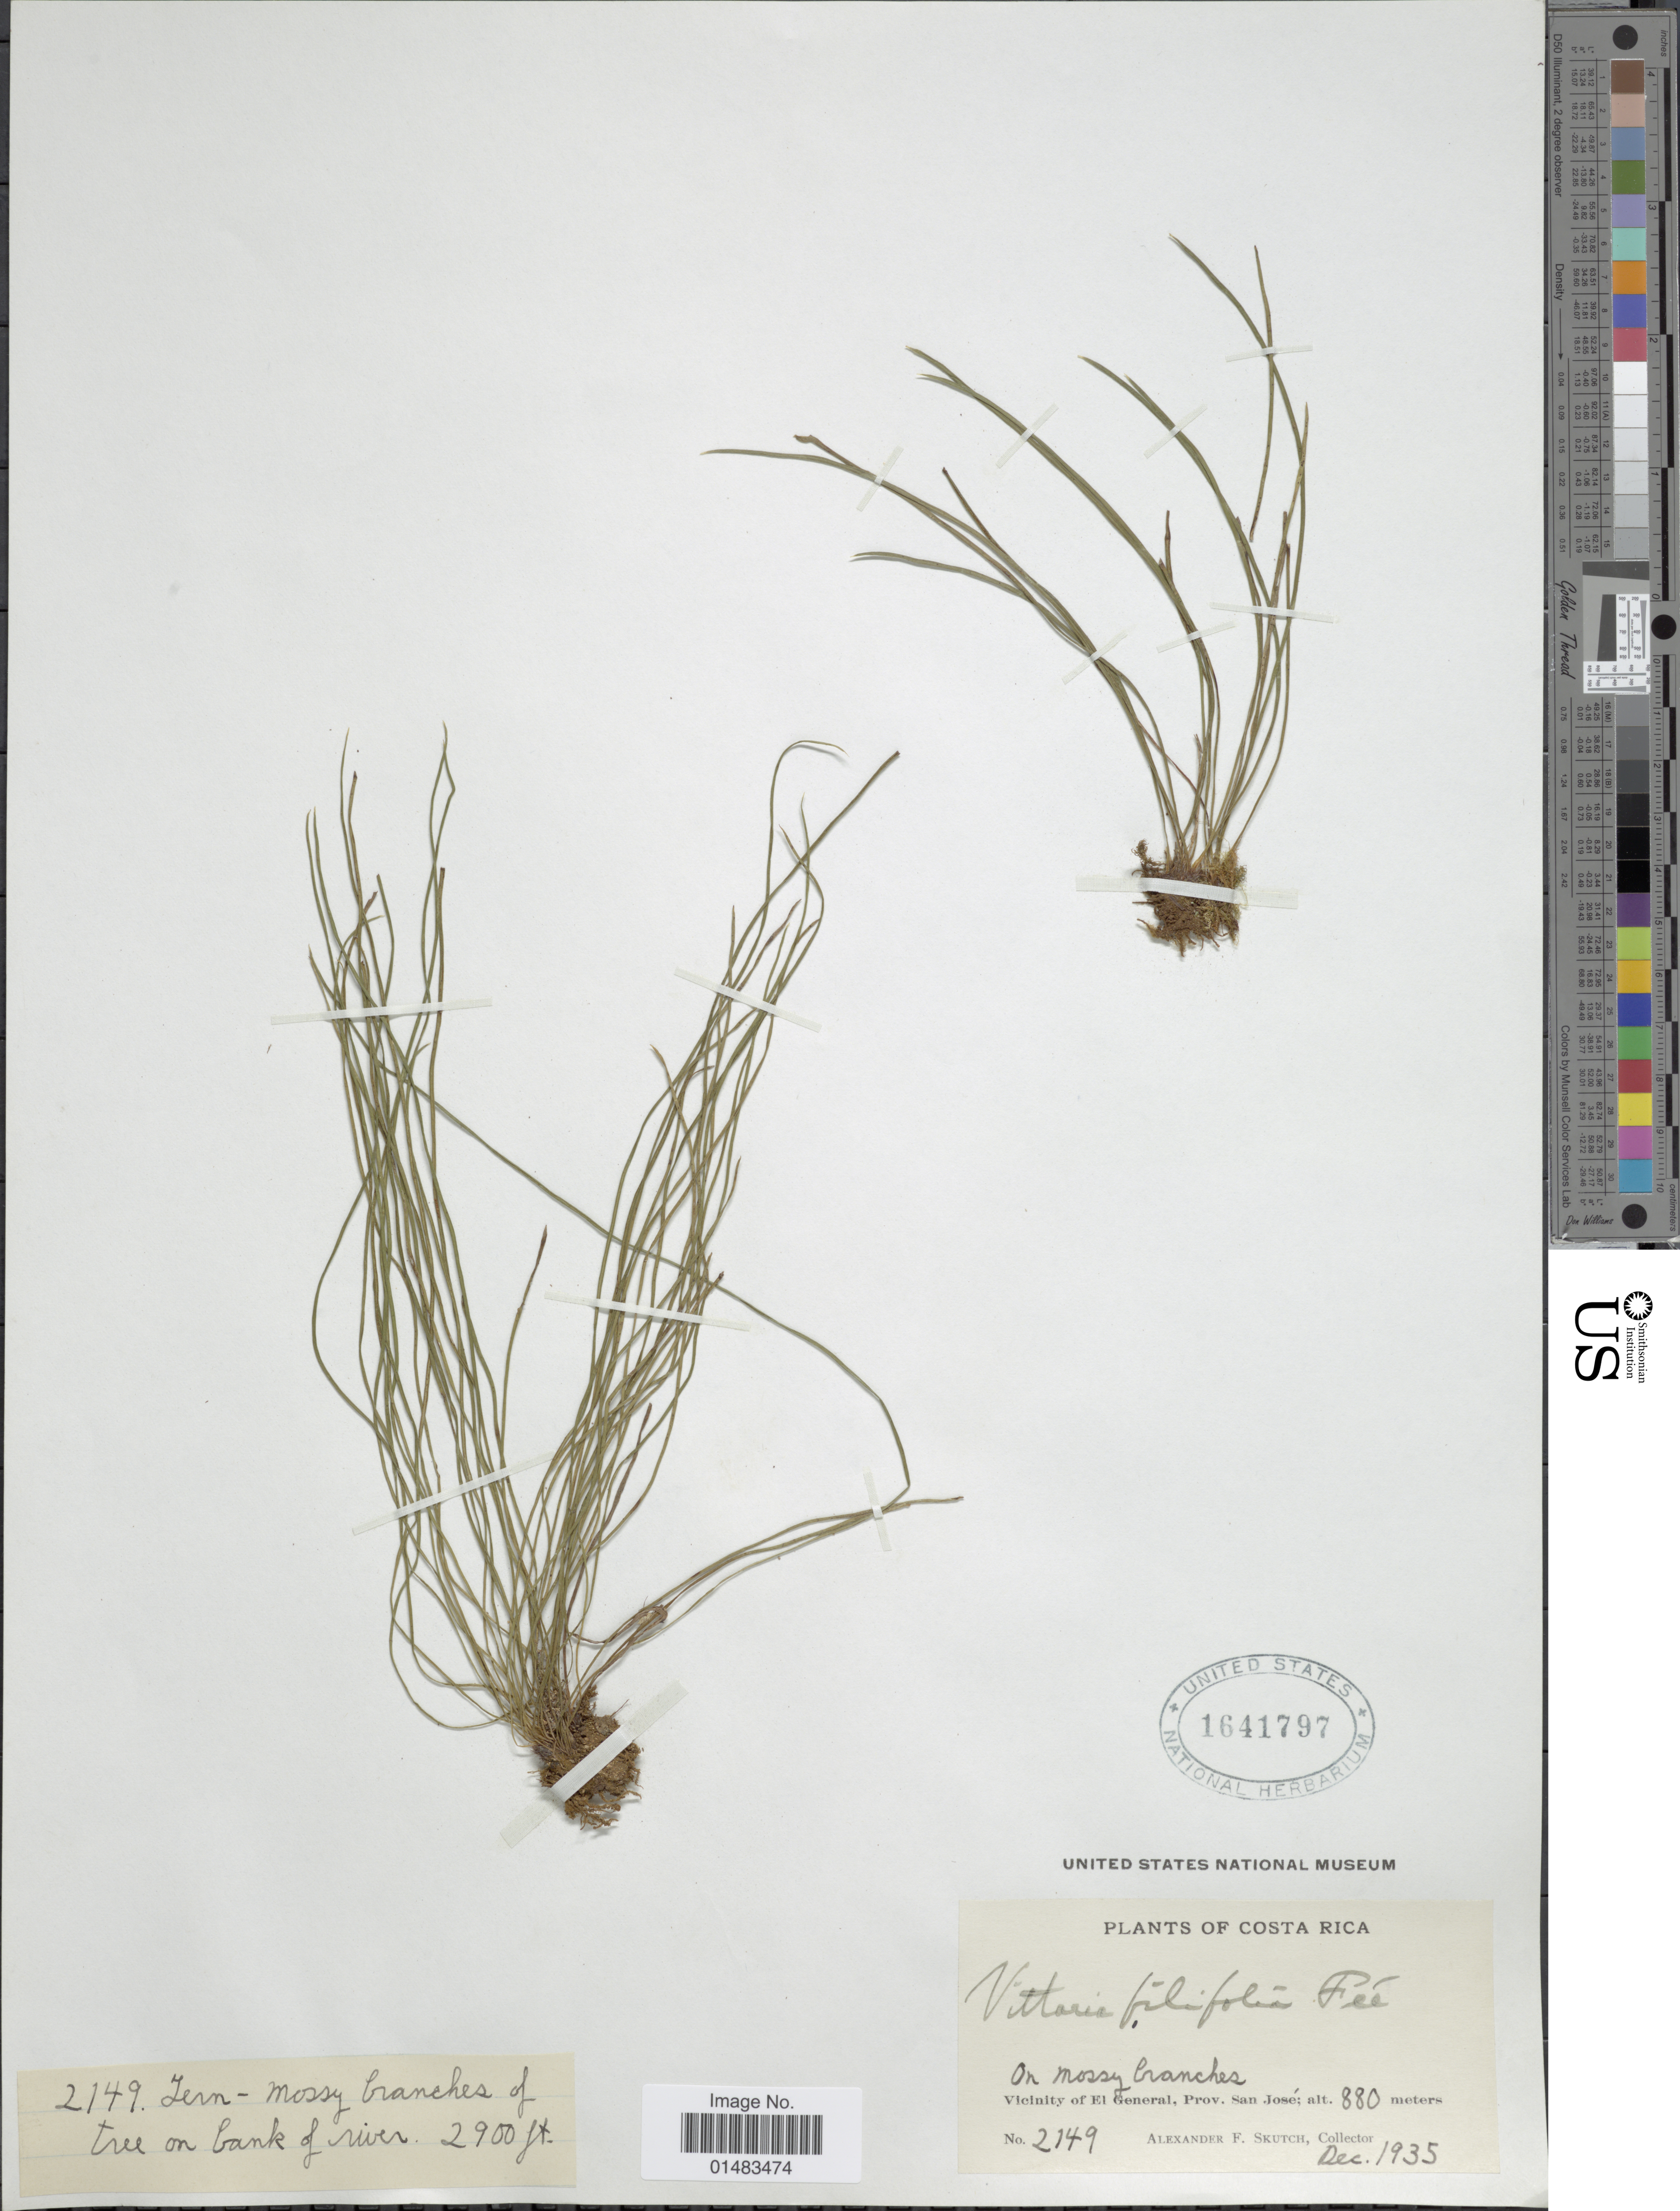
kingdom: Plantae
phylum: Tracheophyta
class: Polypodiopsida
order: Polypodiales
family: Pteridaceae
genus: Vittaria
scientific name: Vittaria graminifolia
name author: Kaulf.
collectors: A. F. Skutch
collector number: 2149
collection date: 1935-12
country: Costa Rica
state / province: San José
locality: Plants of Costa Rica, on mossy branches, vicinity of El General,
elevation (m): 880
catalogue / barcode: US 1641797